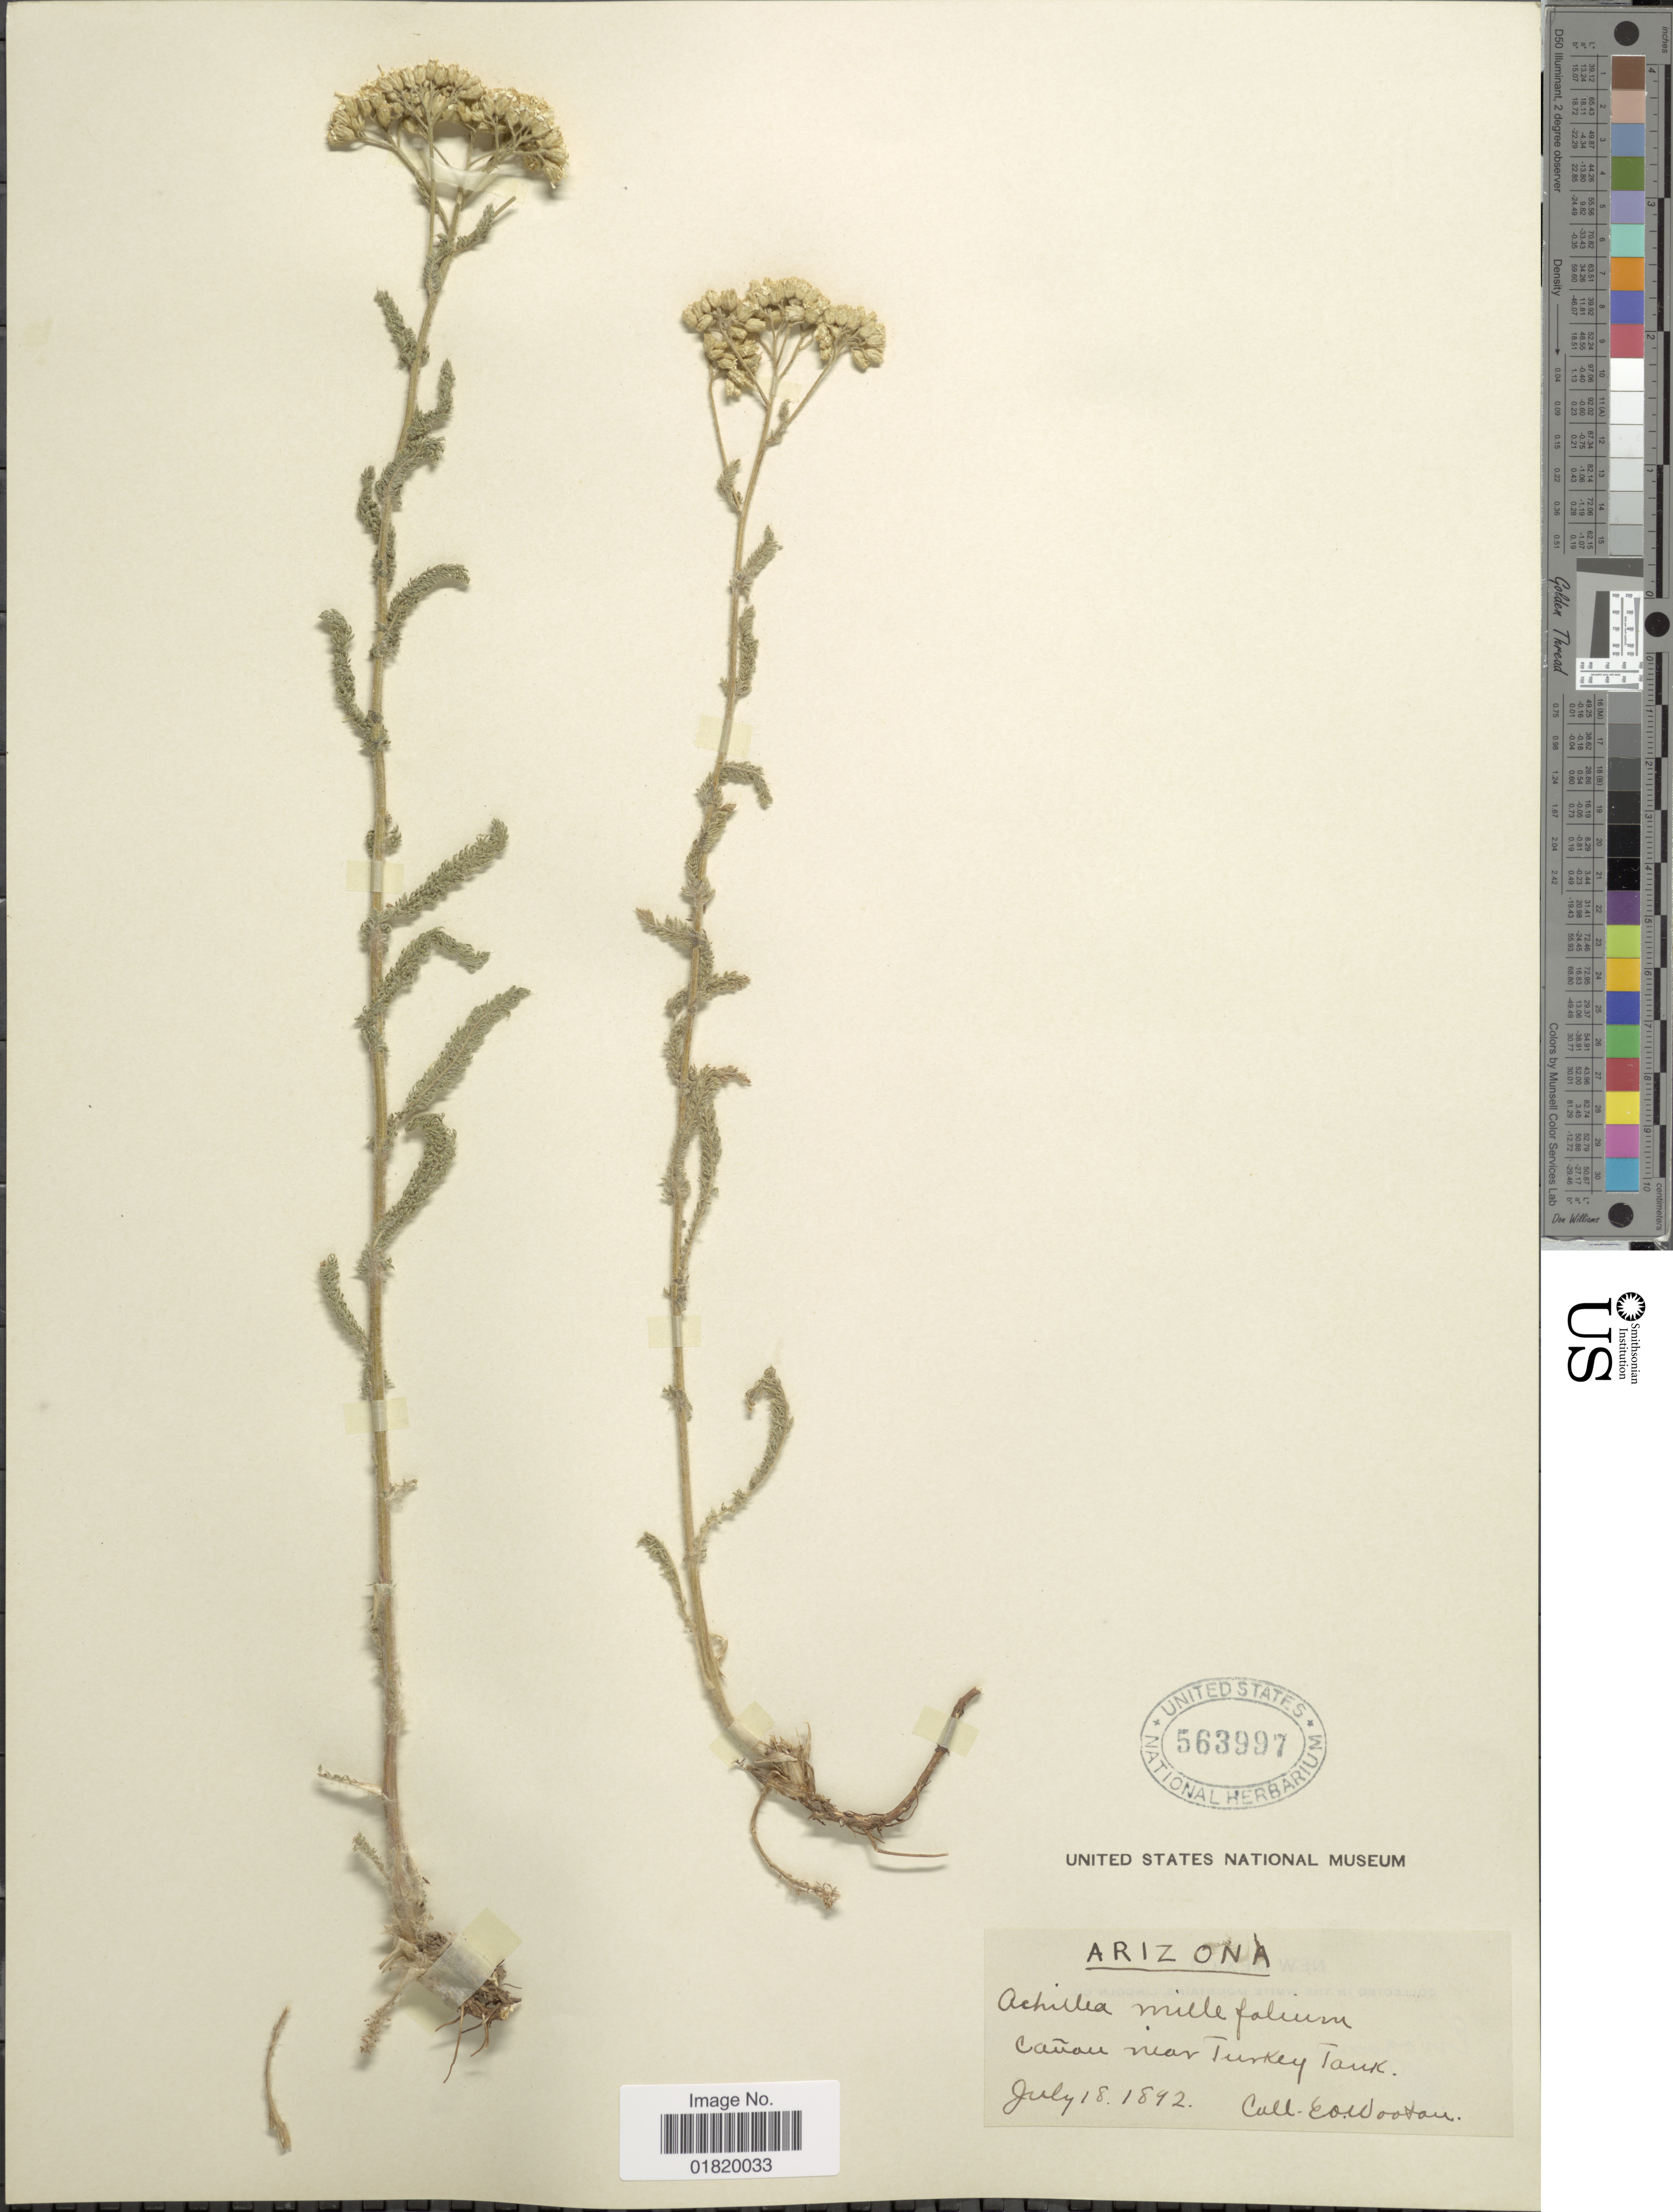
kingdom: Plantae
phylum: Tracheophyta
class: Magnoliopsida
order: Asterales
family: Asteraceae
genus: Achillea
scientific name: Achillea lanulosa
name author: Nutt.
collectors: E. O. Wooton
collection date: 1892-07-18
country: United States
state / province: Arizona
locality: Cañon near Turkey Tank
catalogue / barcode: US 563997